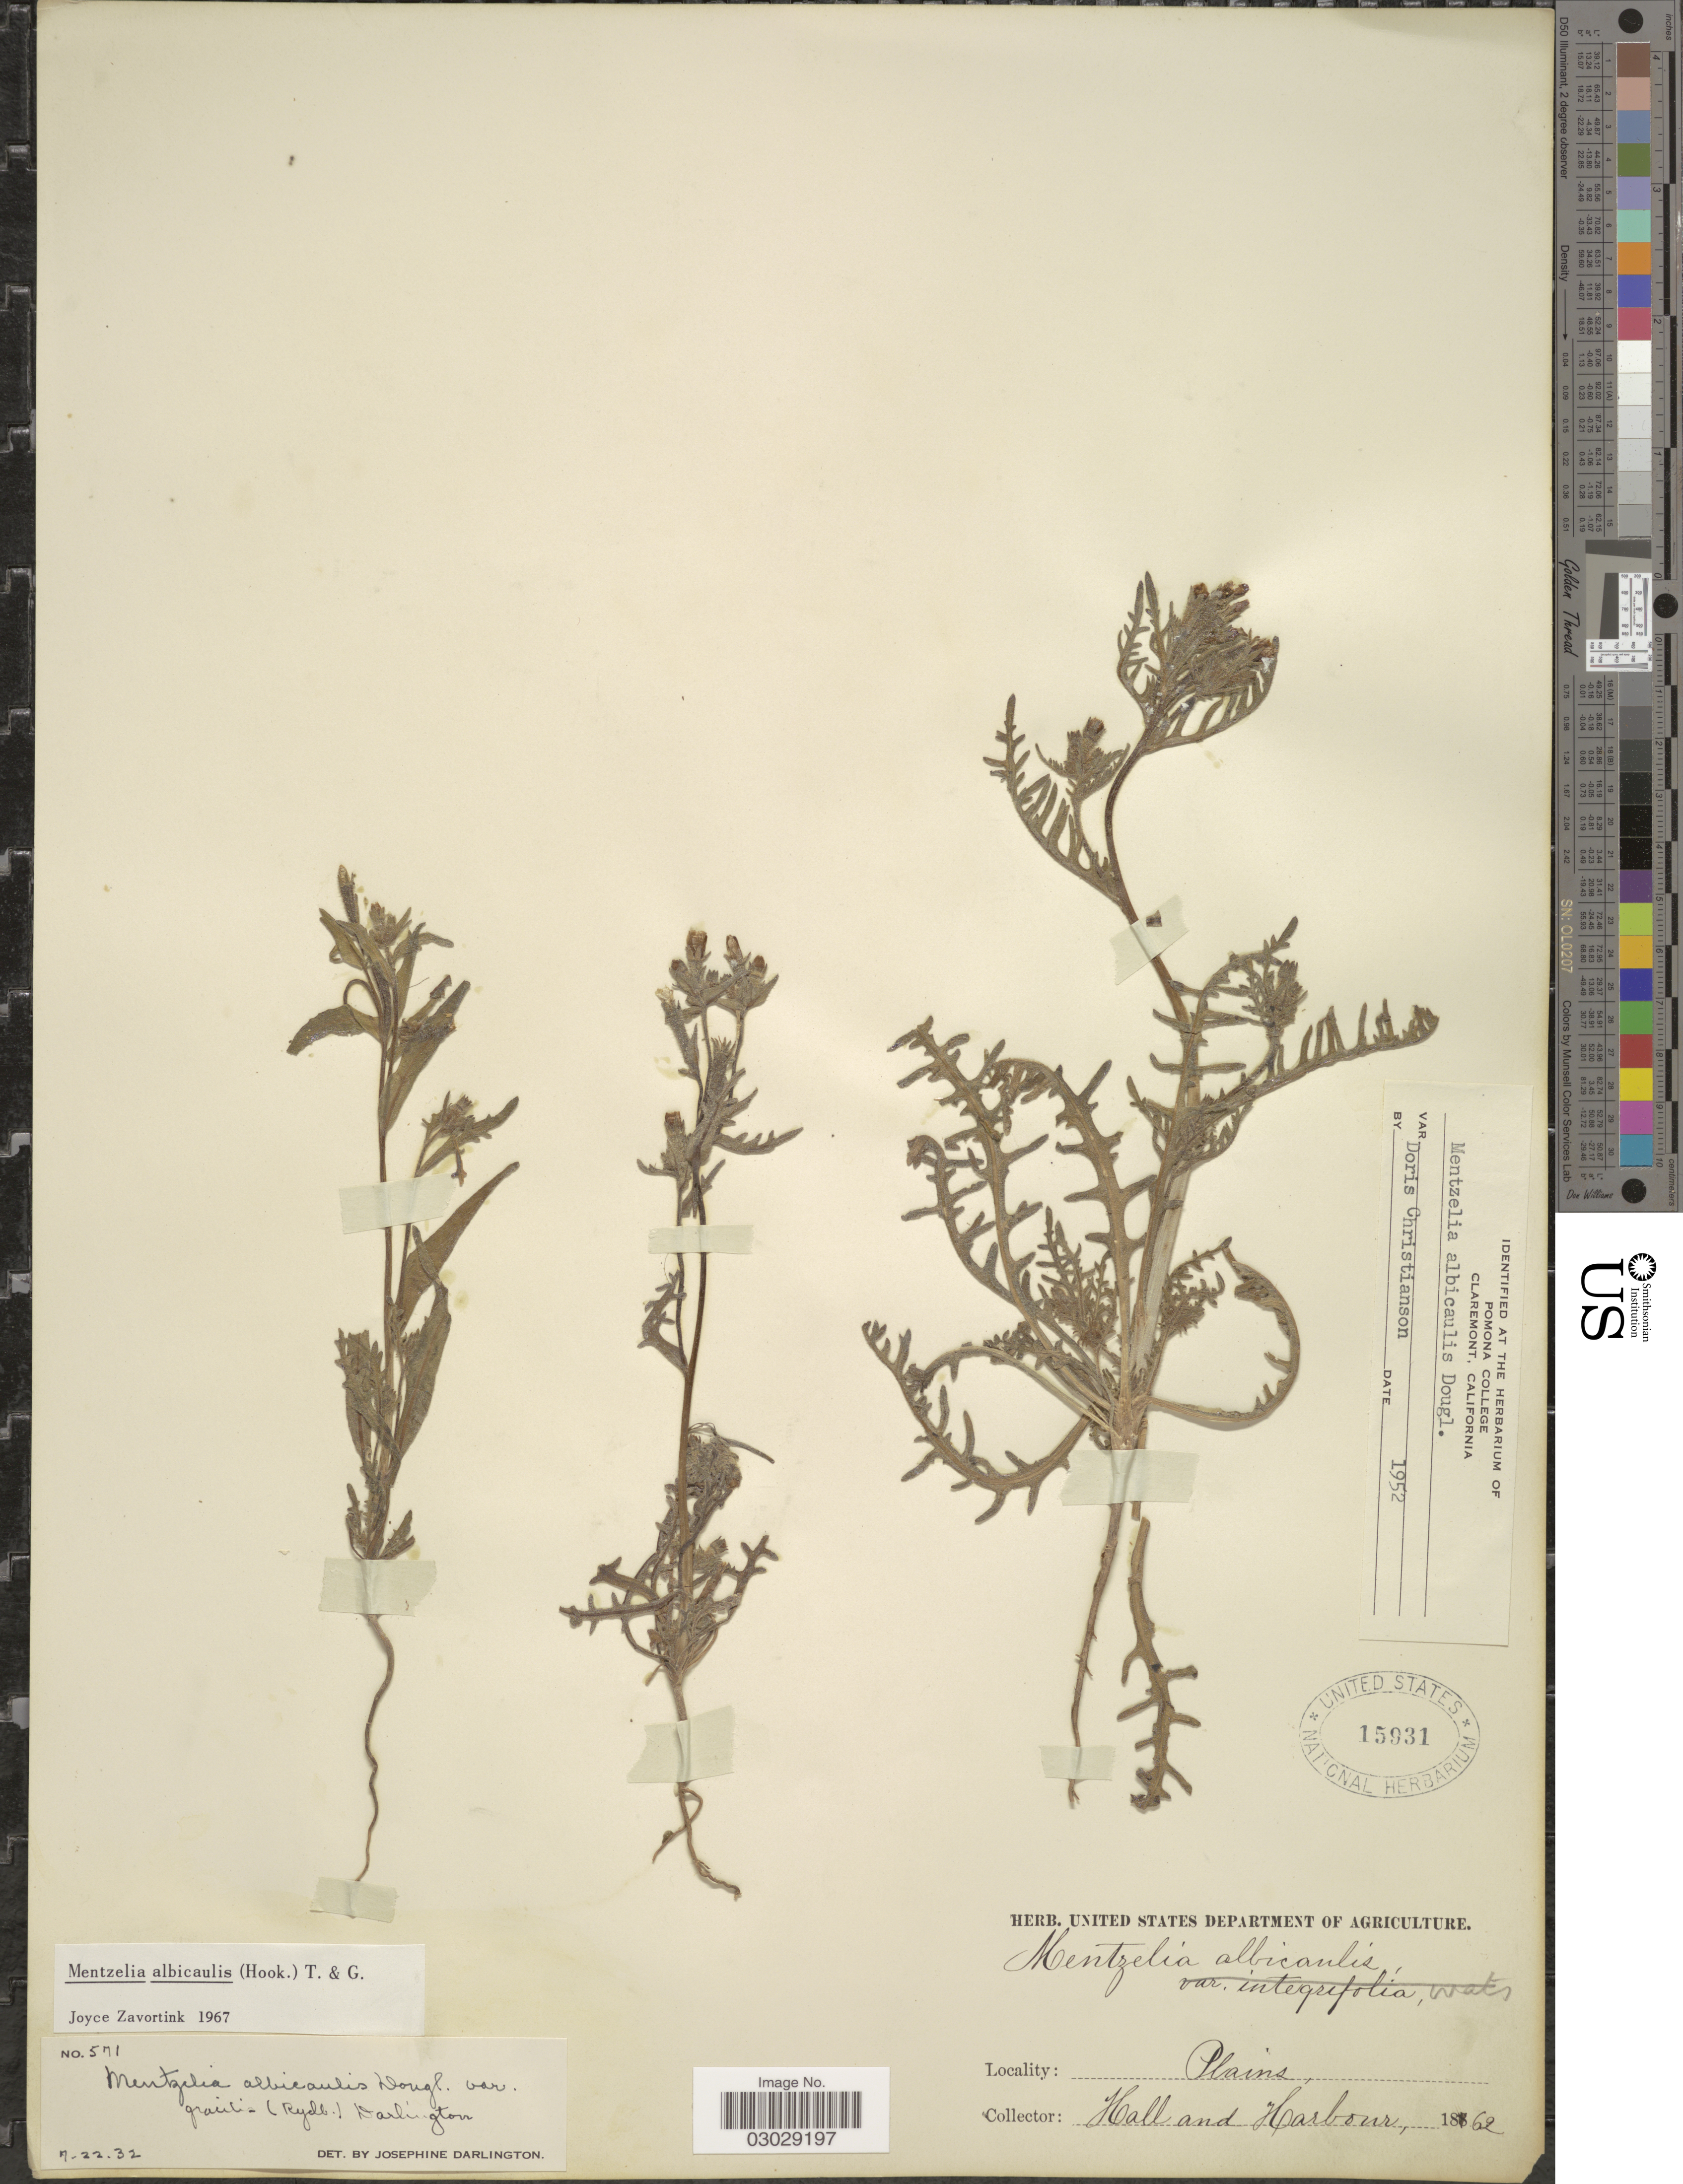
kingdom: Plantae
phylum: Tracheophyta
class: Magnoliopsida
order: Cornales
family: Loasaceae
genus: Mentzelia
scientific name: Mentzelia albicaulis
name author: (Douglas ex Hook.) Douglas ex Torr. & A. Gray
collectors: -- Hall & Harbour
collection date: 1862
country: United States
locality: Plains.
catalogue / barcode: US 15931